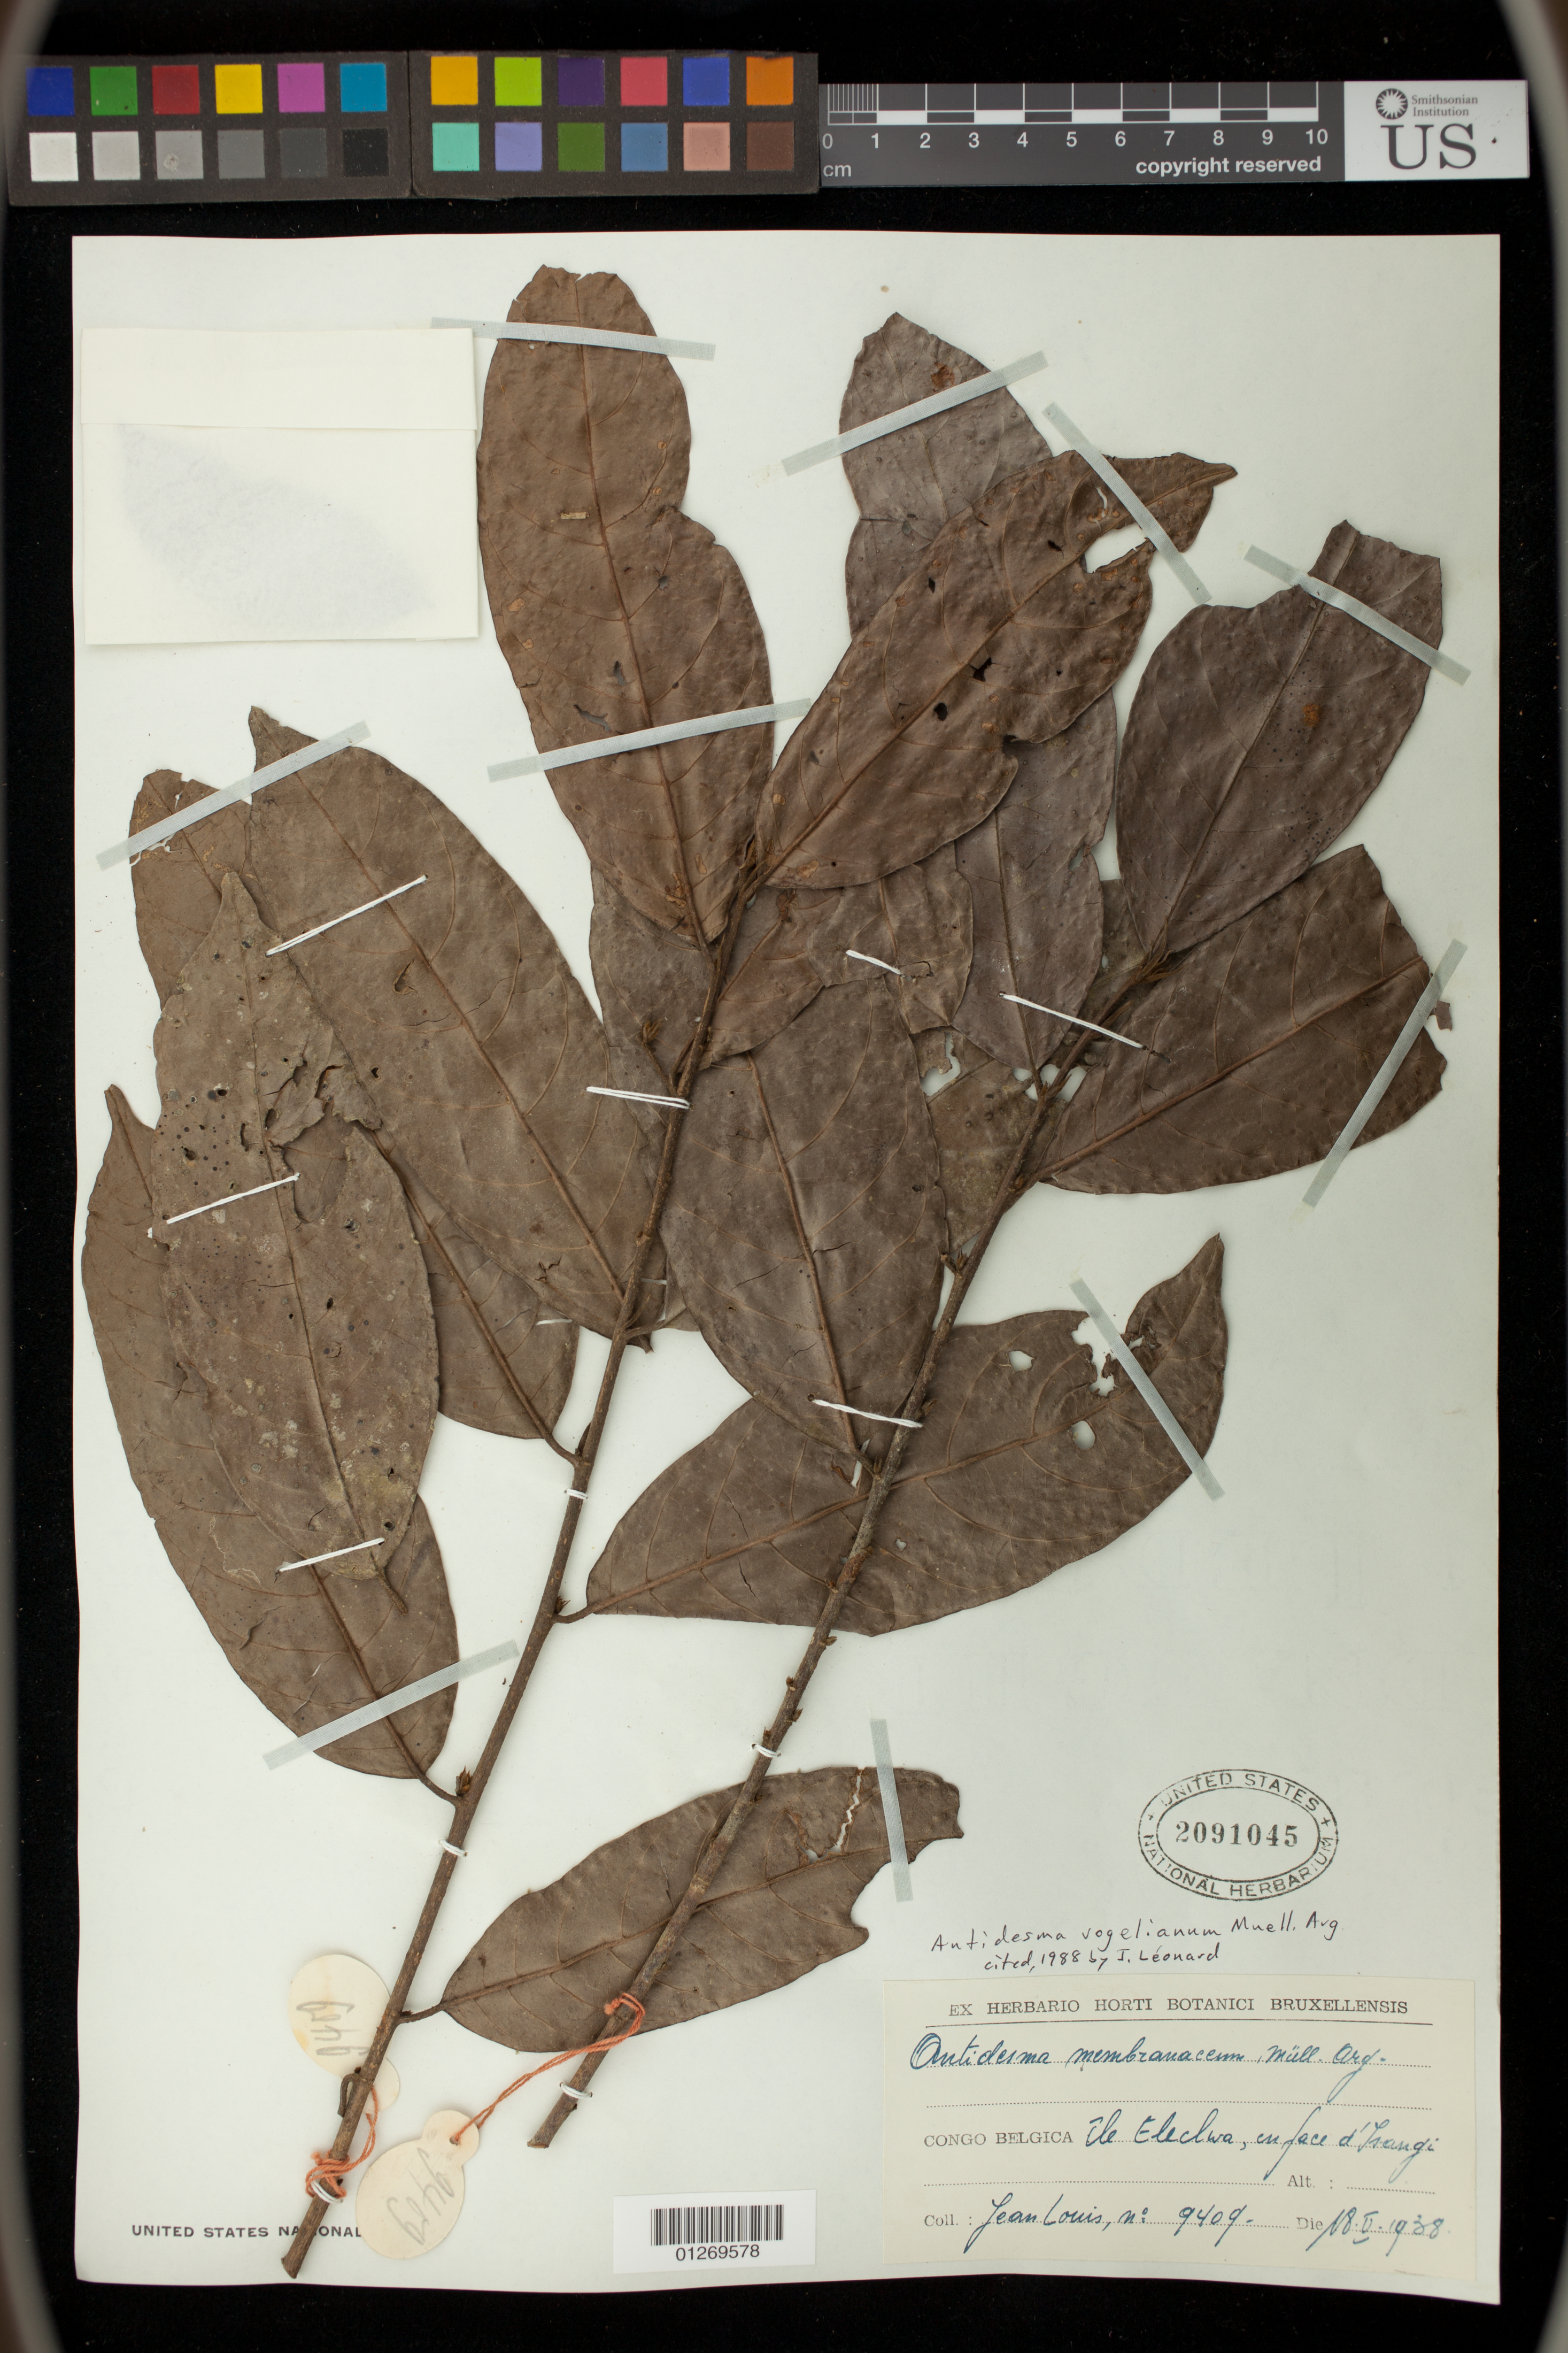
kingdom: Plantae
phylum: Tracheophyta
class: Magnoliopsida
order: Malpighiales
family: Phyllanthaceae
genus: Antidesma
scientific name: Antidesma vogelianum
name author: Müll. Arg.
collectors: J. Louis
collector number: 9409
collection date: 1938-05-18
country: Congo, Democratic Republic of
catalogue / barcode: US 2091045